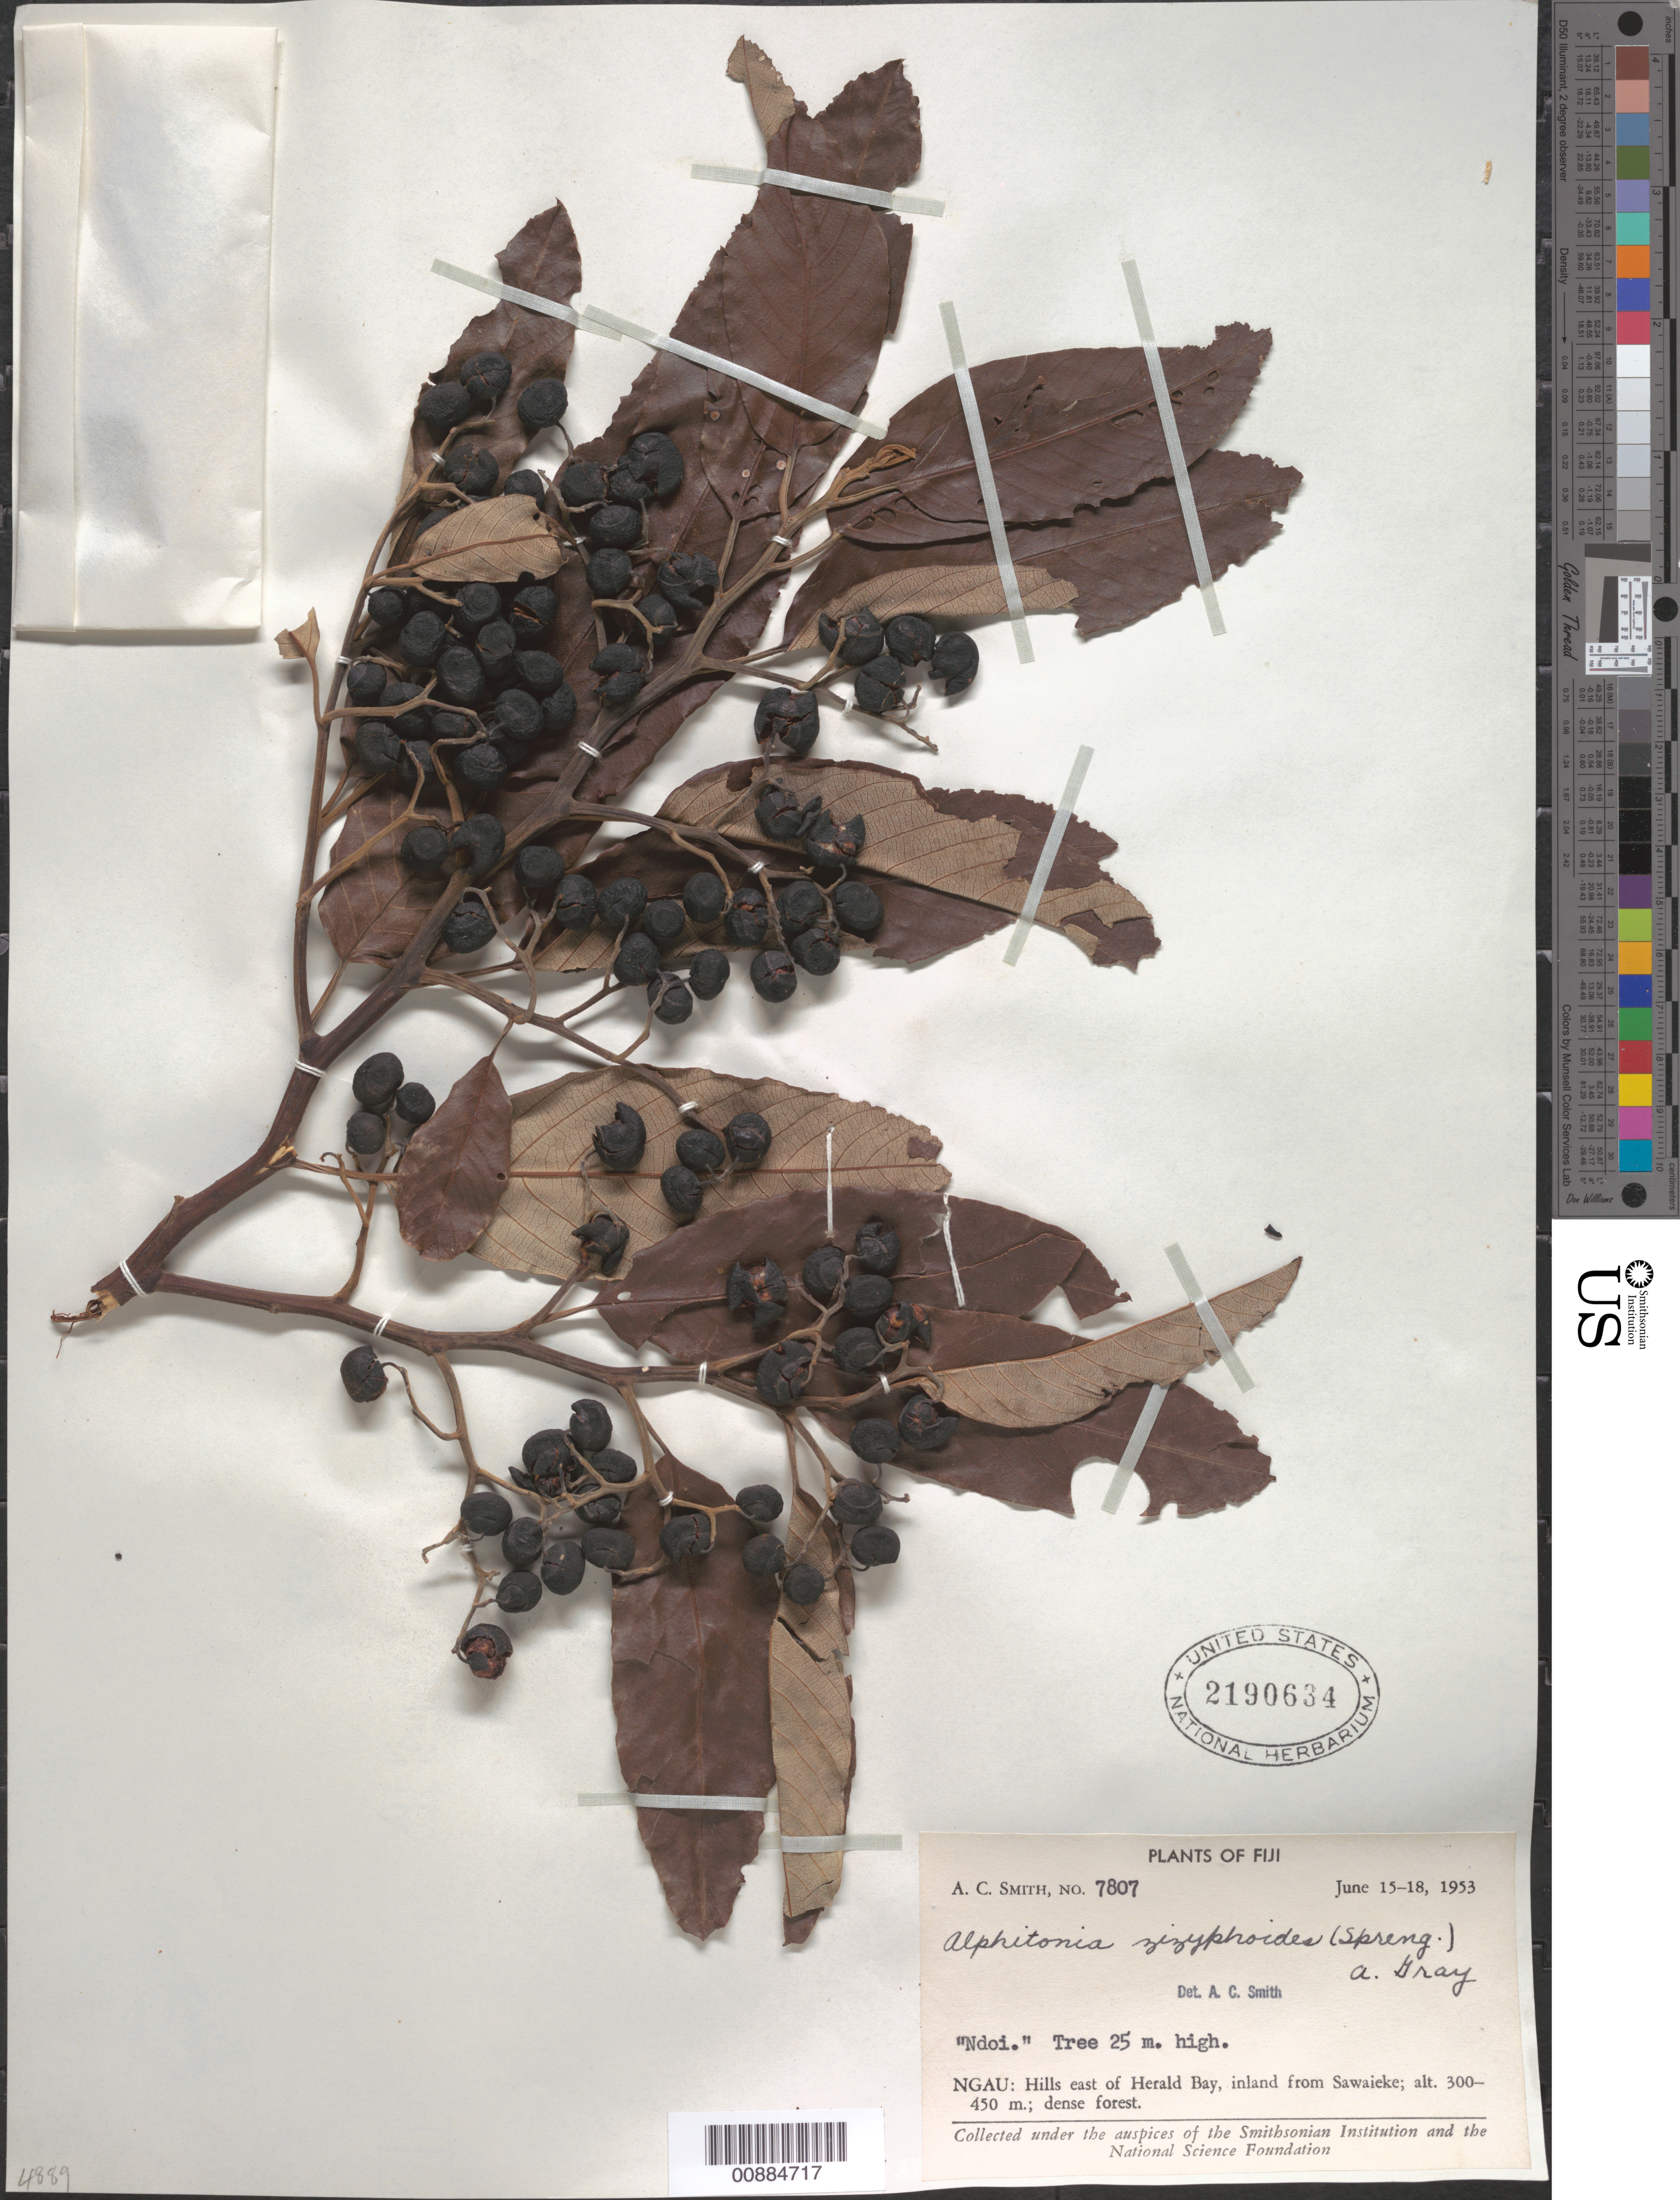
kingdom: Plantae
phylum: Tracheophyta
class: Magnoliopsida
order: Rosales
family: Rhamnaceae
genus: Alphitonia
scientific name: Alphitonia zizyphoides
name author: (Sol. ex Spreng.) A. Gray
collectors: C. A. Smith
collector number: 7807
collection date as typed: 15 Jun 1953 to 18 Jun 1953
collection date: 1953-06-15/1953-06-18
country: Fiji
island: Gau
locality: Hills east of Herald Bay, inland from Sawaieke.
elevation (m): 300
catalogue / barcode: US 2190634